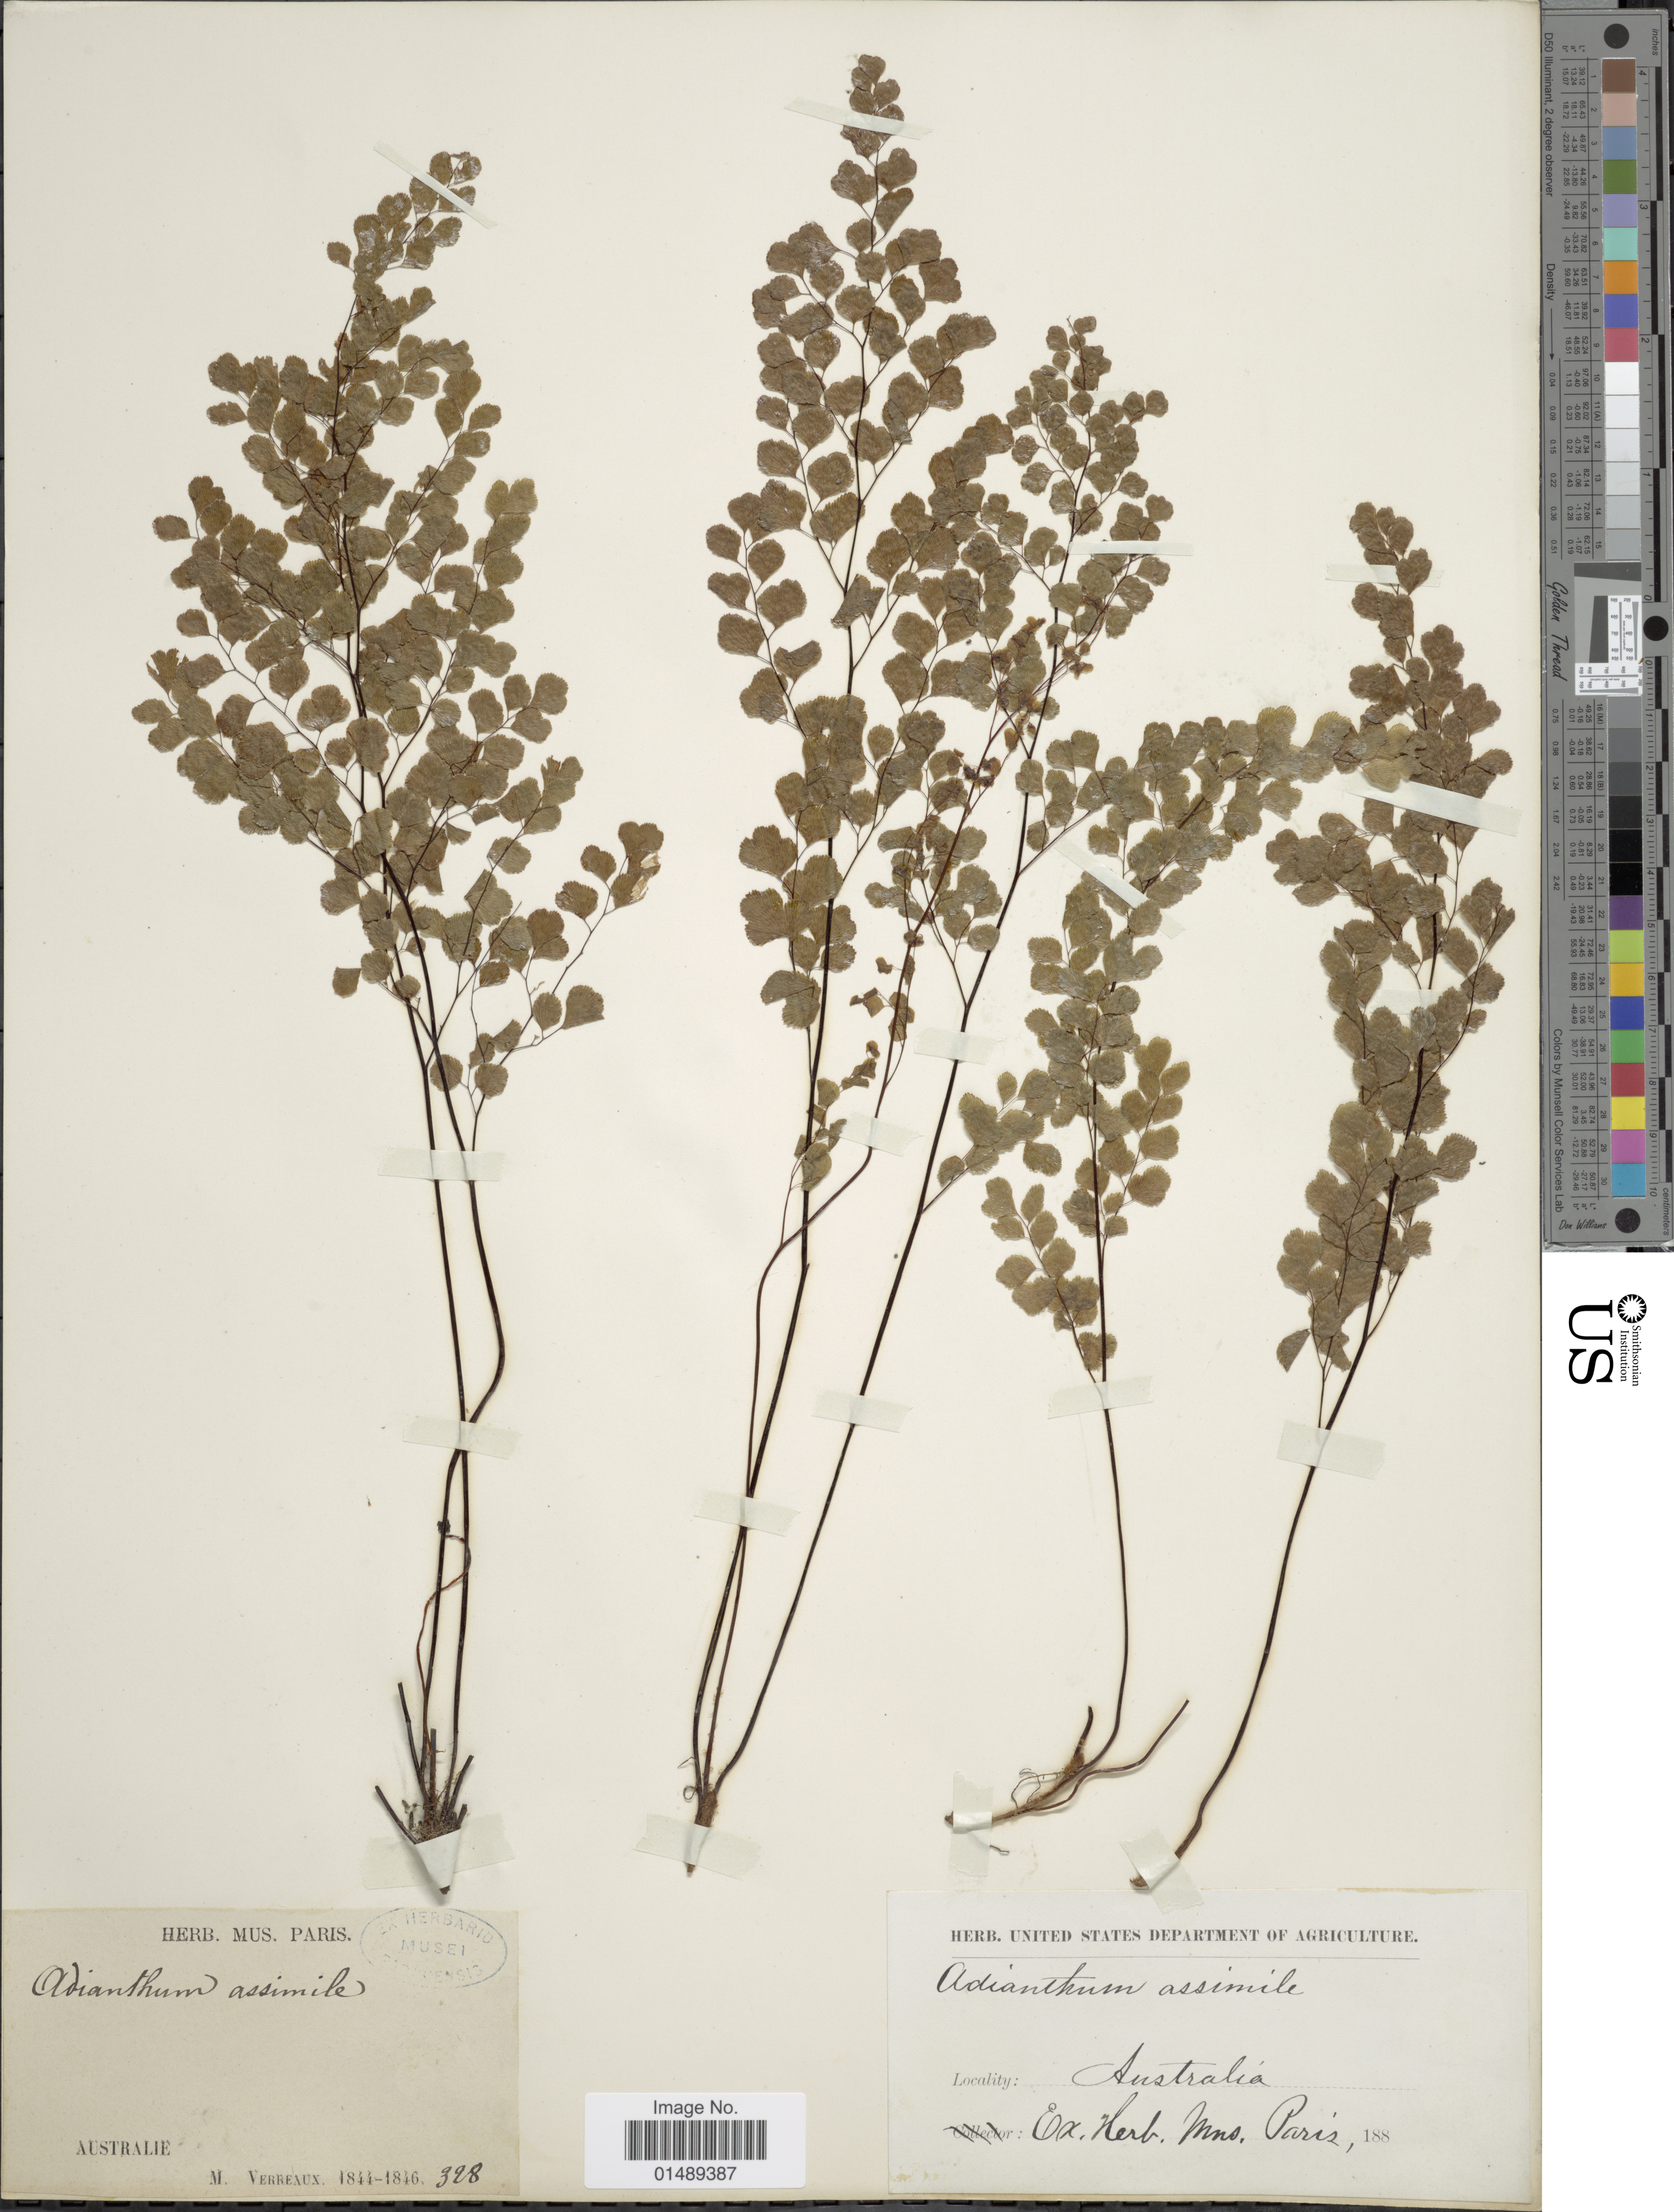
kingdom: Plantae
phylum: Tracheophyta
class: Polypodiopsida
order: Polypodiales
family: Pteridaceae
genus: Adiantum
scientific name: Adiantum poiretii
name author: Wikstr.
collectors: M. Verreaux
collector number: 328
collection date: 1844/1846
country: Australia